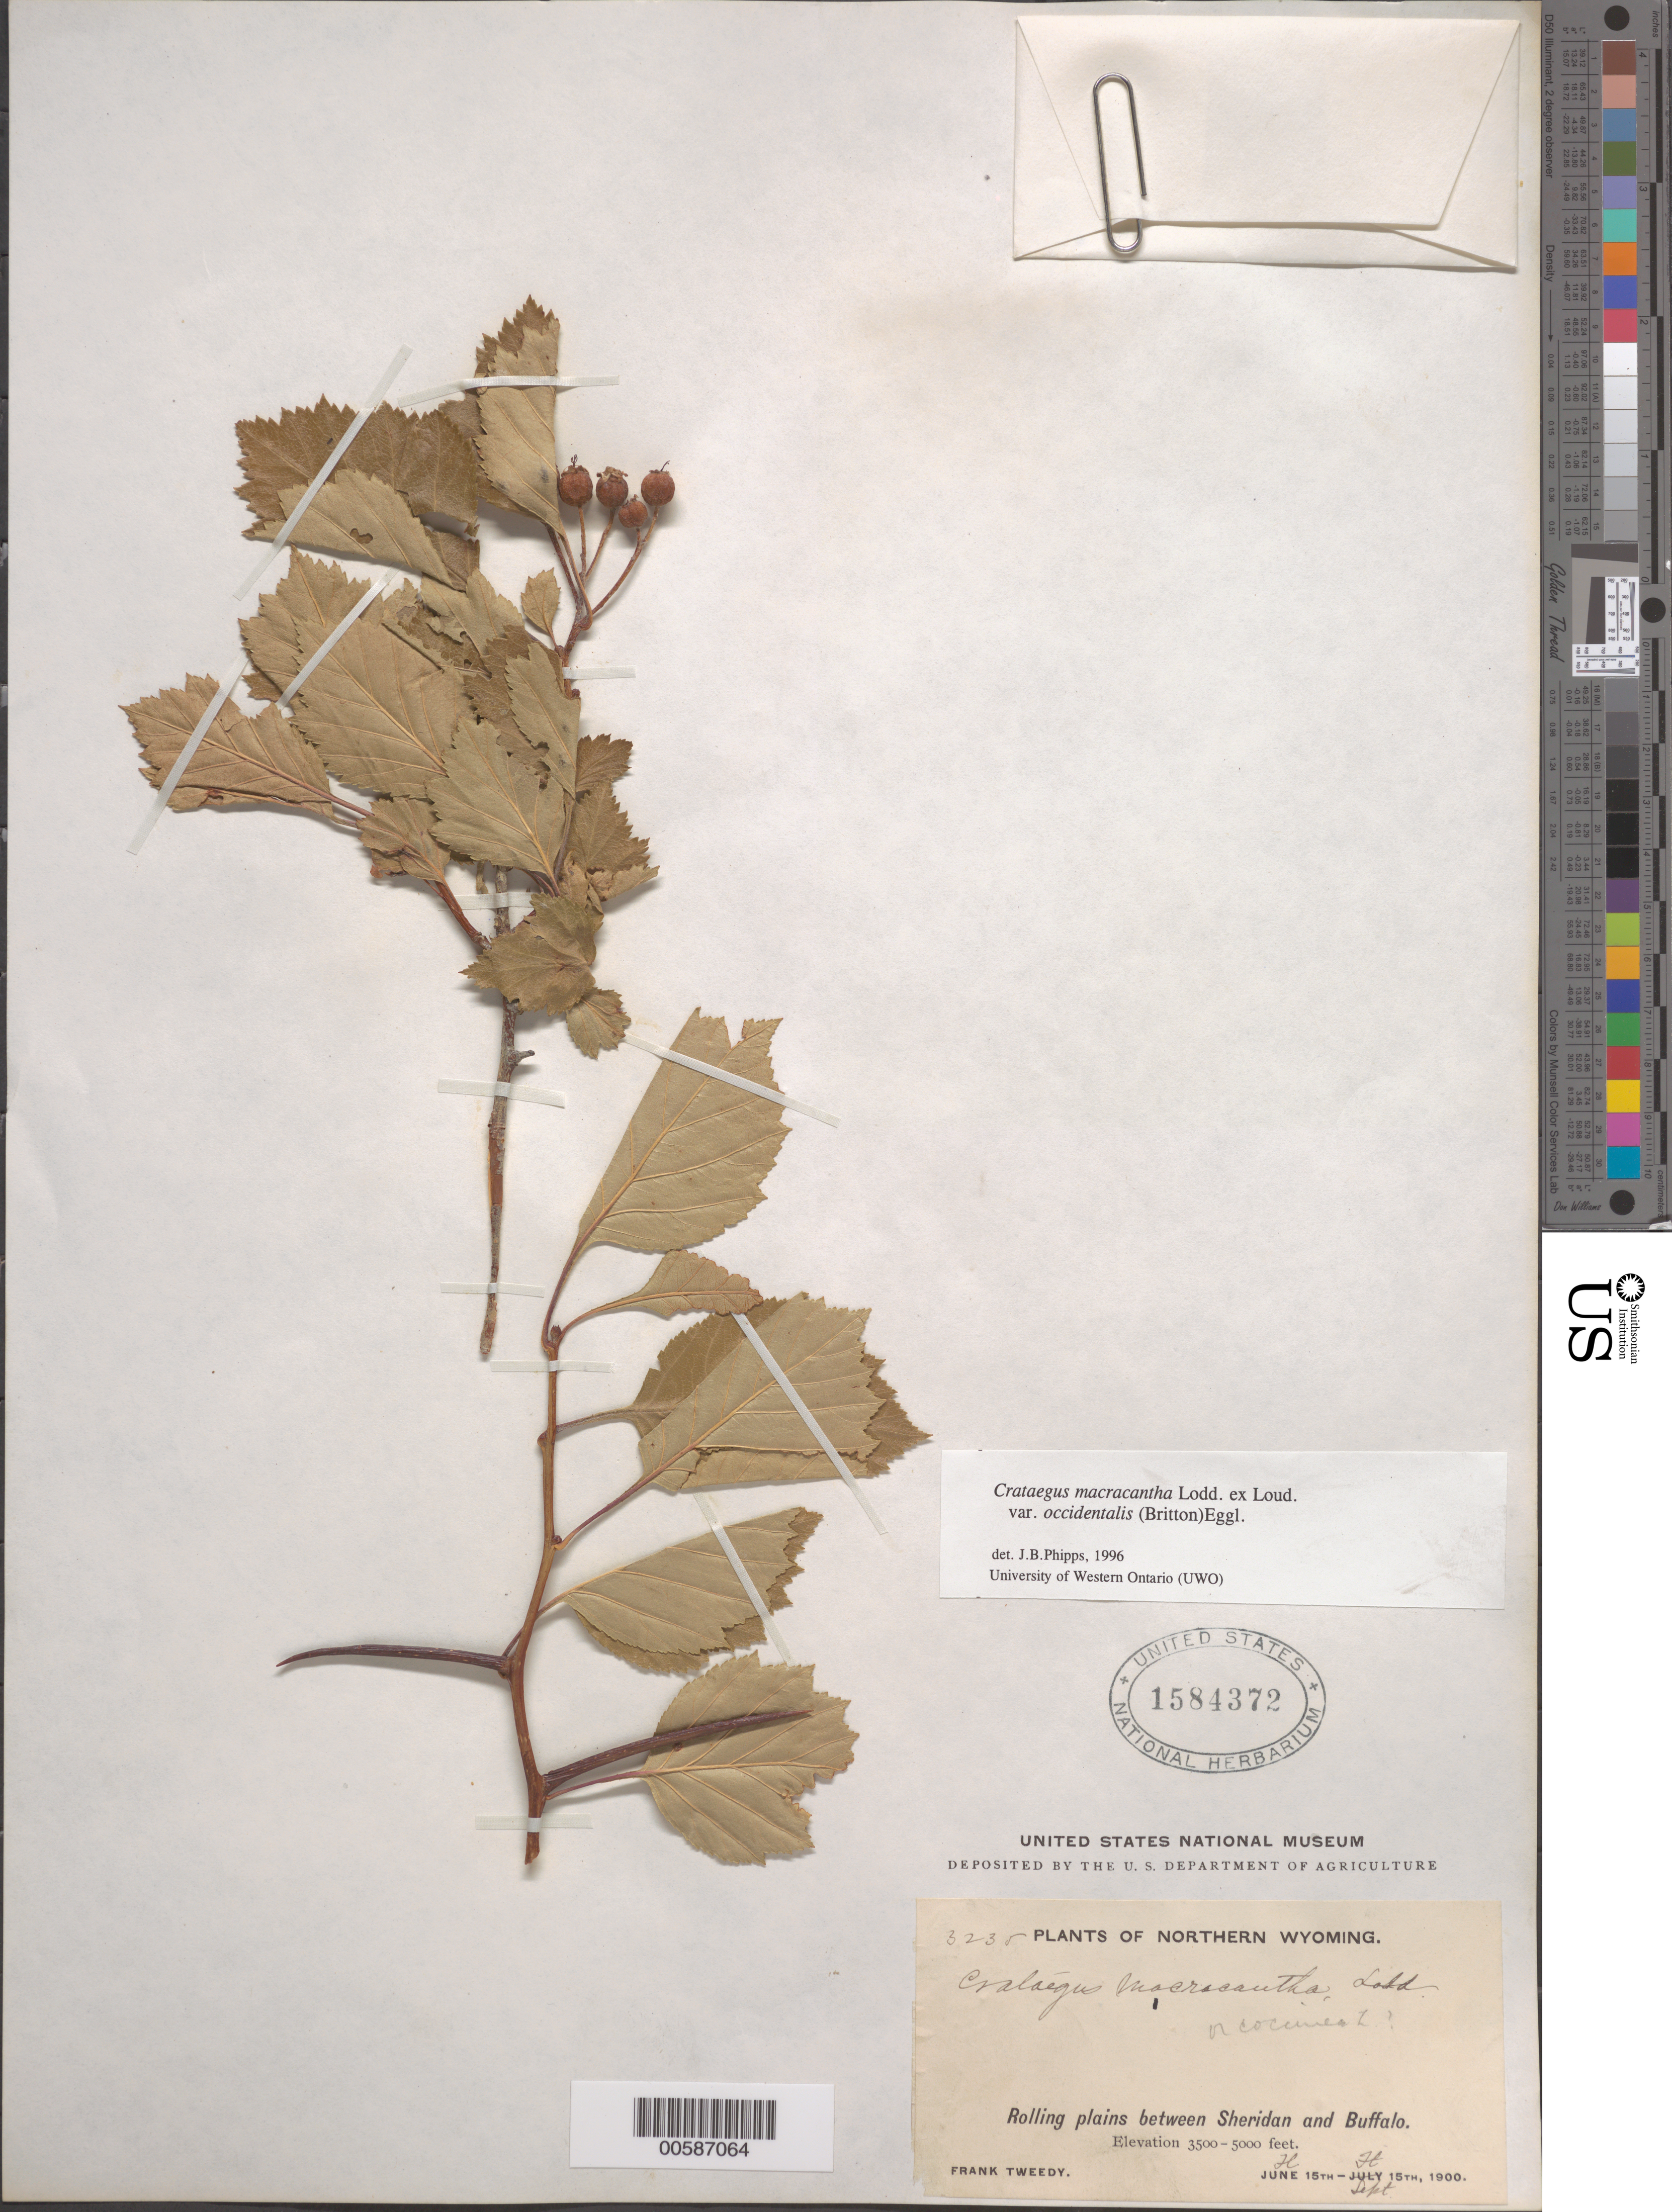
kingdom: Plantae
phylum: Tracheophyta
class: Magnoliopsida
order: Rosales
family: Rosaceae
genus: Crataegus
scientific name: Crataegus macracantha var. occidentalis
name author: (Britton) Eggl.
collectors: F. Tweedy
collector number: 3235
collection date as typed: Jun 1900 to -- Sep 1900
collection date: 1900-06/1900-09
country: United States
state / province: Wyoming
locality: Rolling Plains between Sheridan and Buffalo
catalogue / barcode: US 1584372